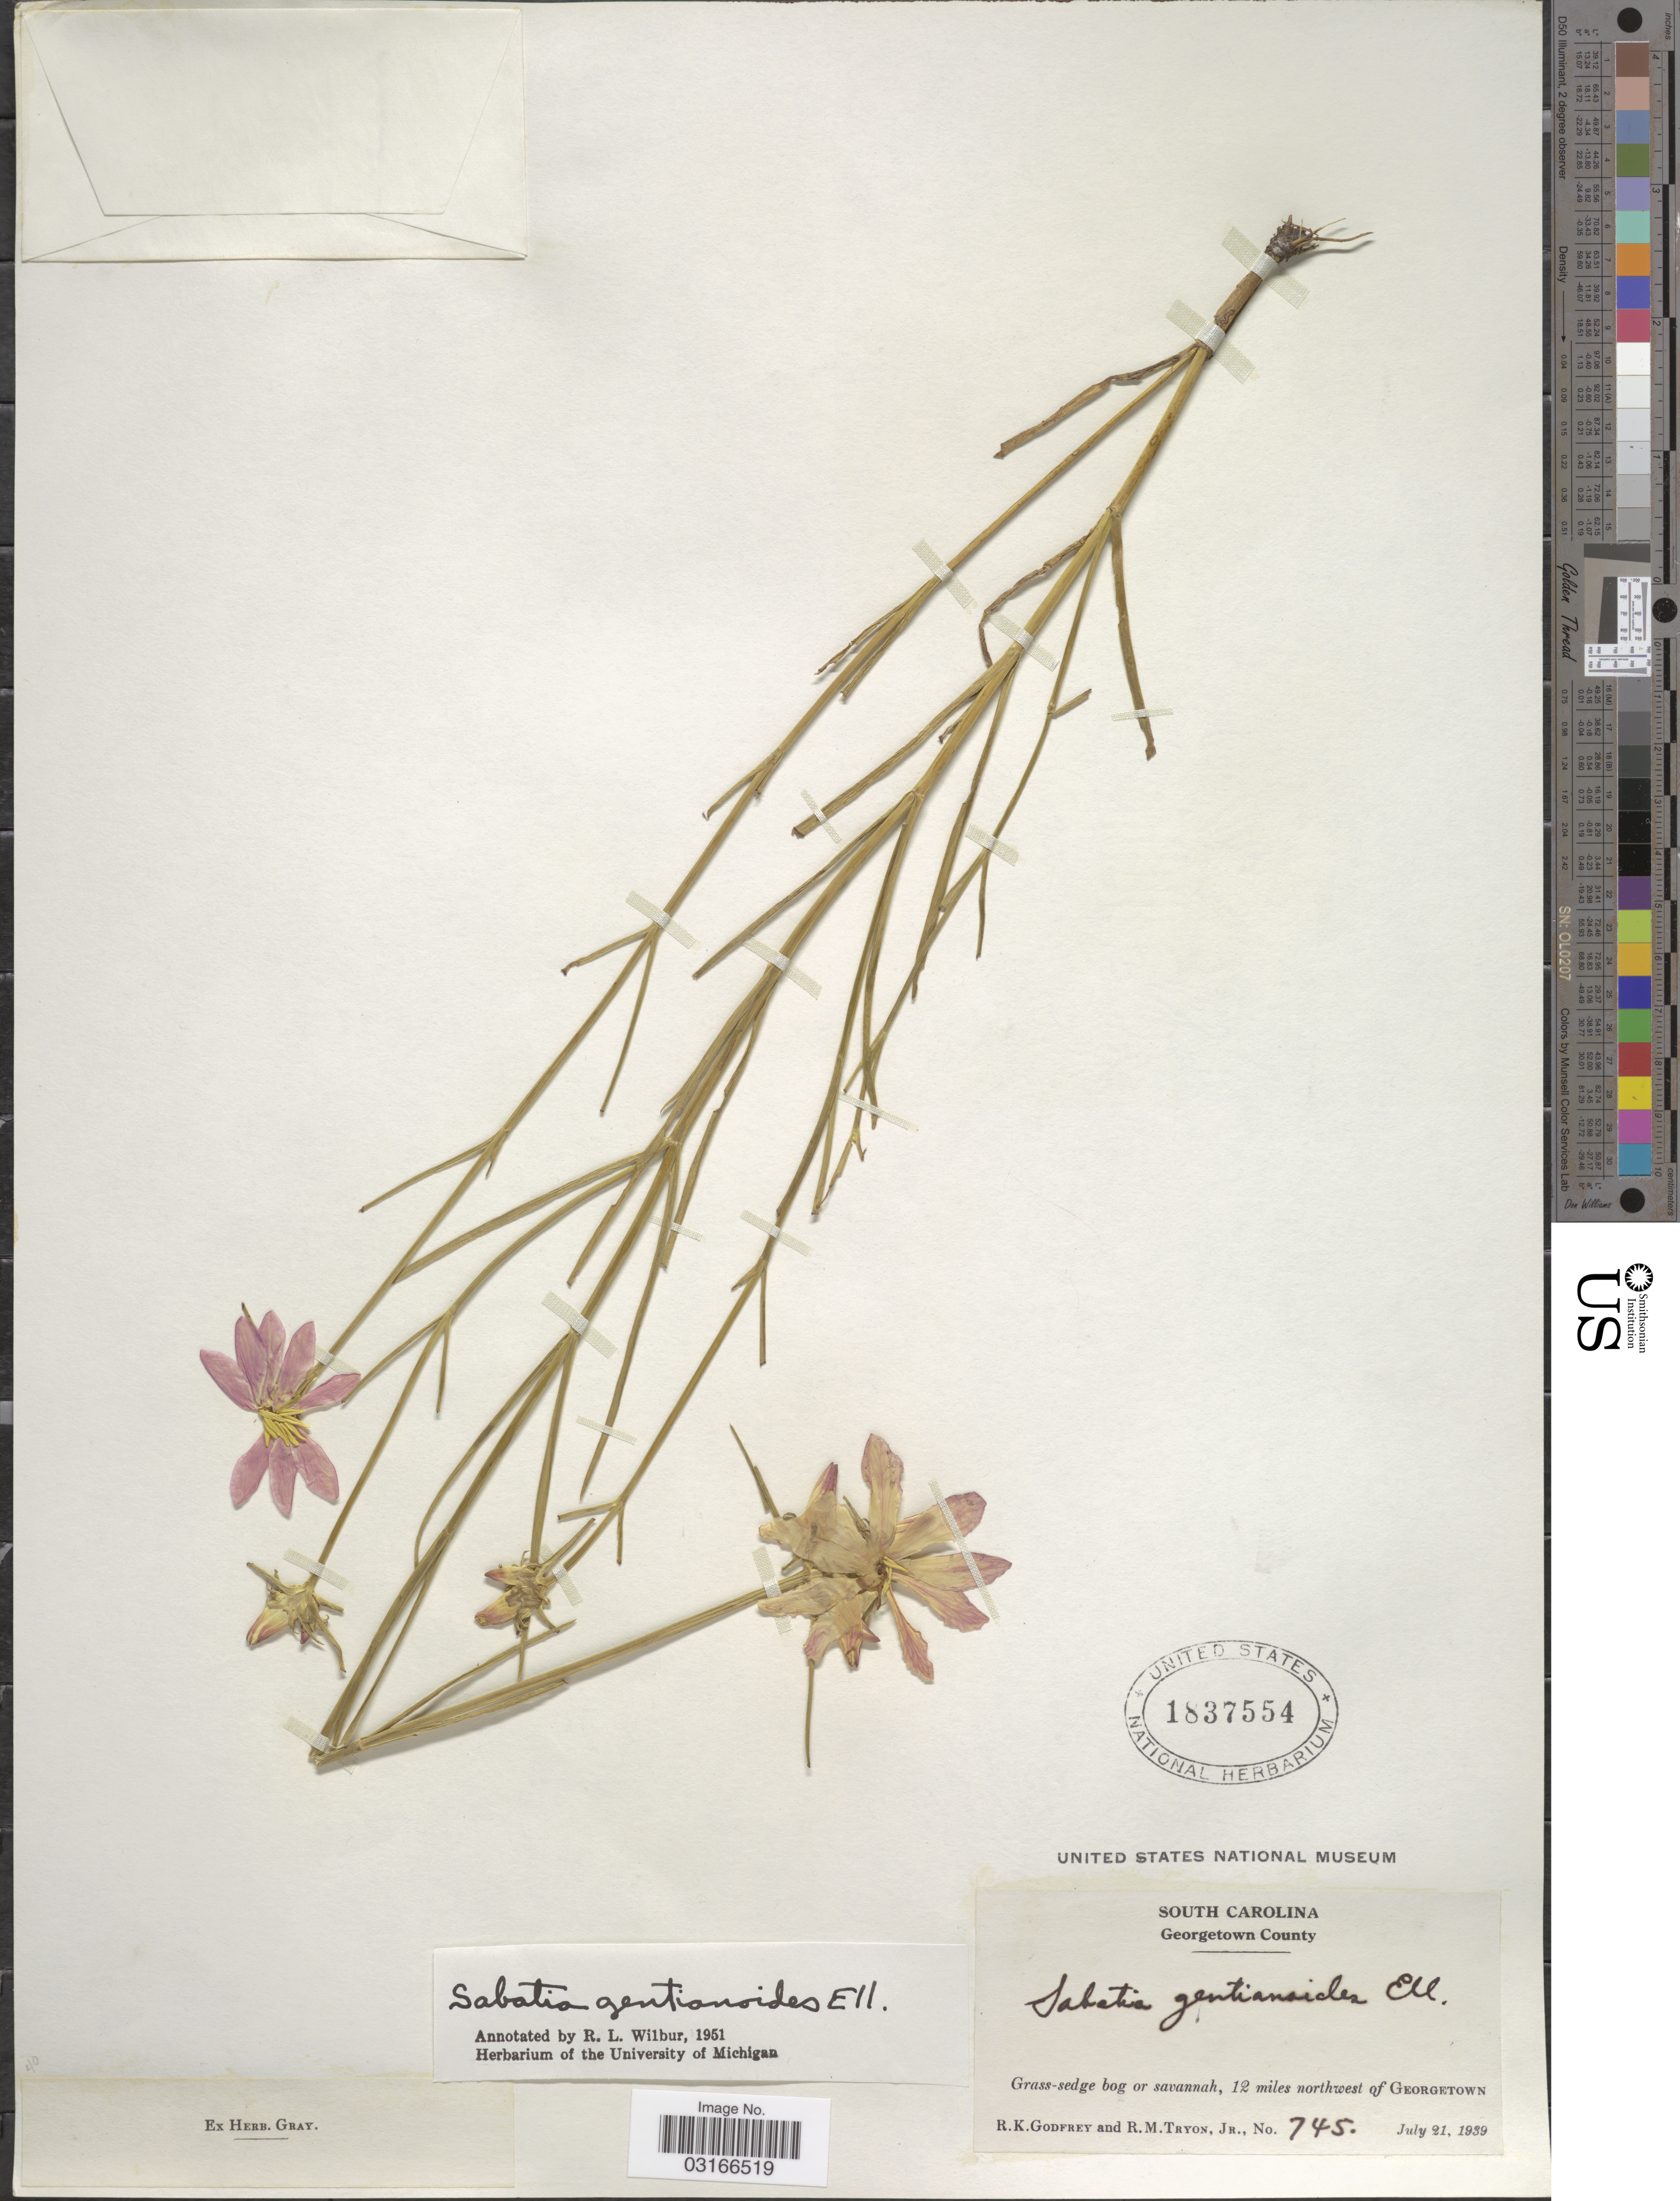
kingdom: Plantae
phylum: Tracheophyta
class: Magnoliopsida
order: Gentianales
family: Gentianaceae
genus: Sabatia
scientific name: Sabatia gentianoides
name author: Elliott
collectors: R. K. Godfrey & R. Tryon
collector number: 745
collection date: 1939-07-21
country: United States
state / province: South Carolina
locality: Georgetown County, Grass-sedge bog or savannah, 12 miles northwest of Georgetown.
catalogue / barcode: US 1837554